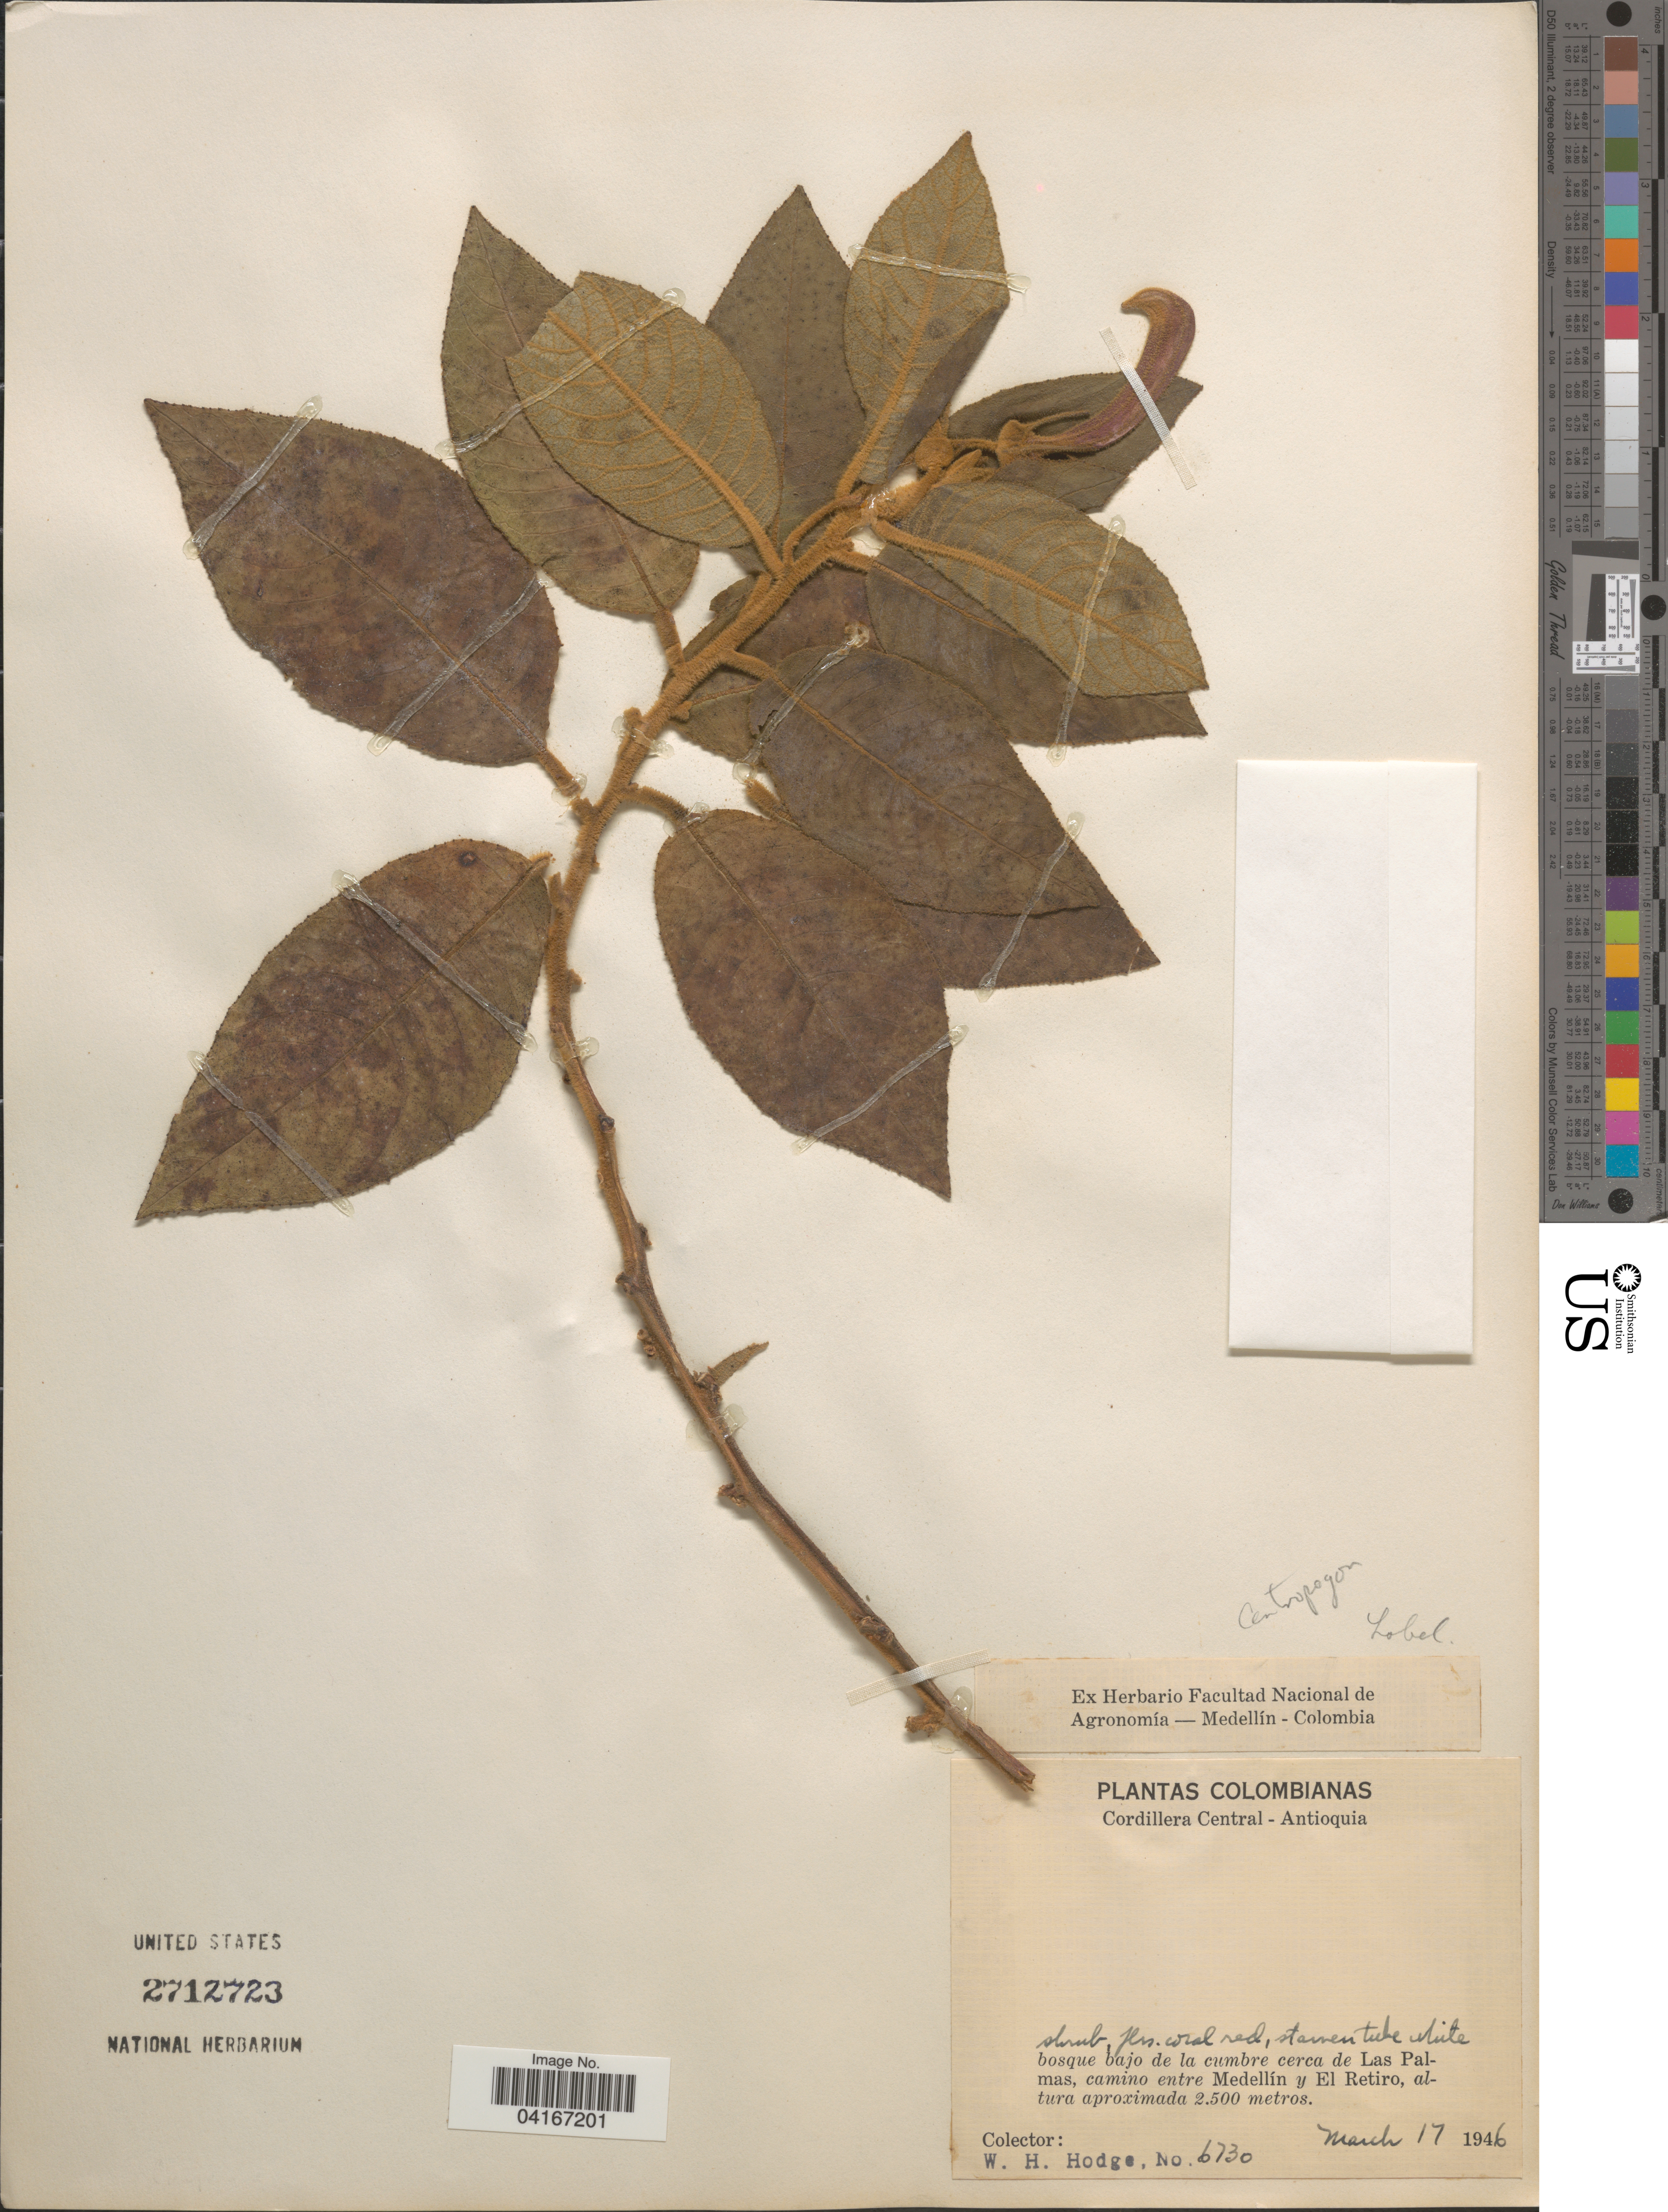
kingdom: Plantae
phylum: Tracheophyta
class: Magnoliopsida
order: Asterales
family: Campanulaceae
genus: Centropogon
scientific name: Centropogon sp.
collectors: W. Hodge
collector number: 6730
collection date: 1946-03-17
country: Colombia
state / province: Antioquia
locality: Cordillera Central. Bosque bajo de la cumbre cerca de Las Palmas, camino entre Medellín y El Retiro.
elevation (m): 2500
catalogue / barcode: US 2712723